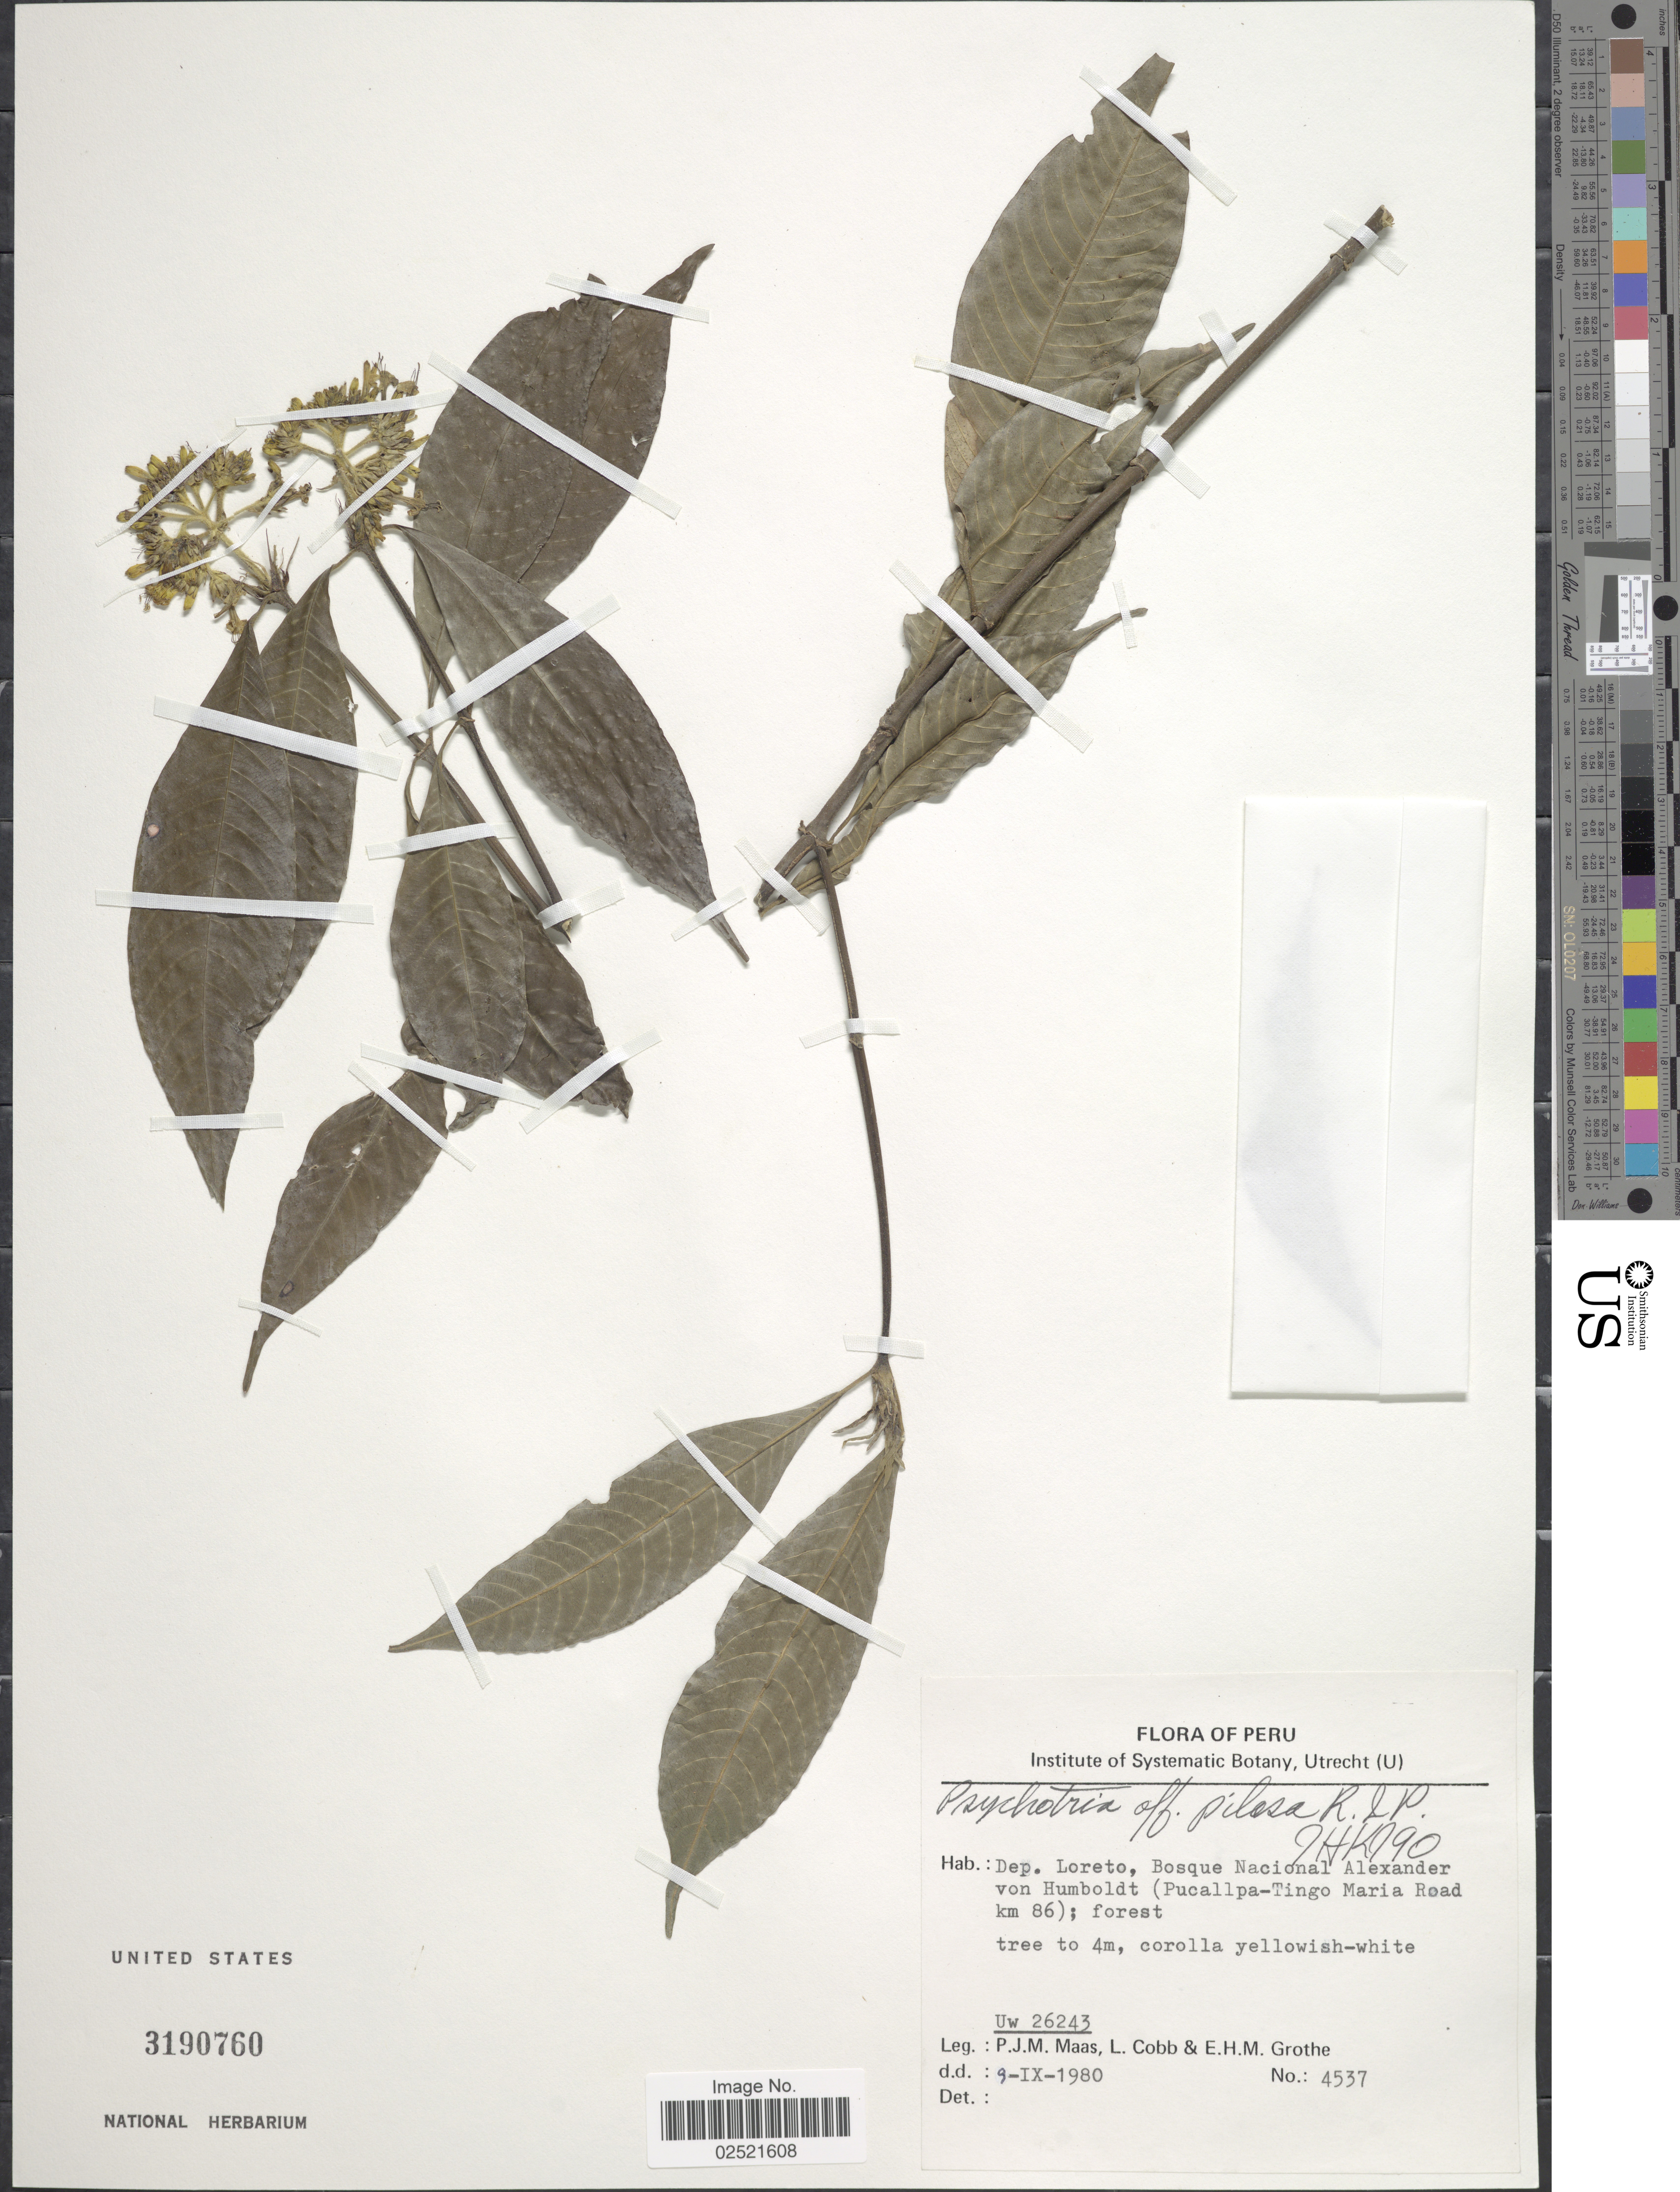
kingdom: Plantae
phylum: Tracheophyta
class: Magnoliopsida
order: Gentianales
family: Rubiaceae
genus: Psychotria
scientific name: Psychotria pilosa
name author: Ruiz & Pav.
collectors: P. Maas, L. Cobb & E. Grothe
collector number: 4537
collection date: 1980-09-09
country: Peru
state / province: Loreto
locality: Bosque Nacional Alexander von Humboldt (Pucallpa-Tingo Maria Road km 86)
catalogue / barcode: US 3190760